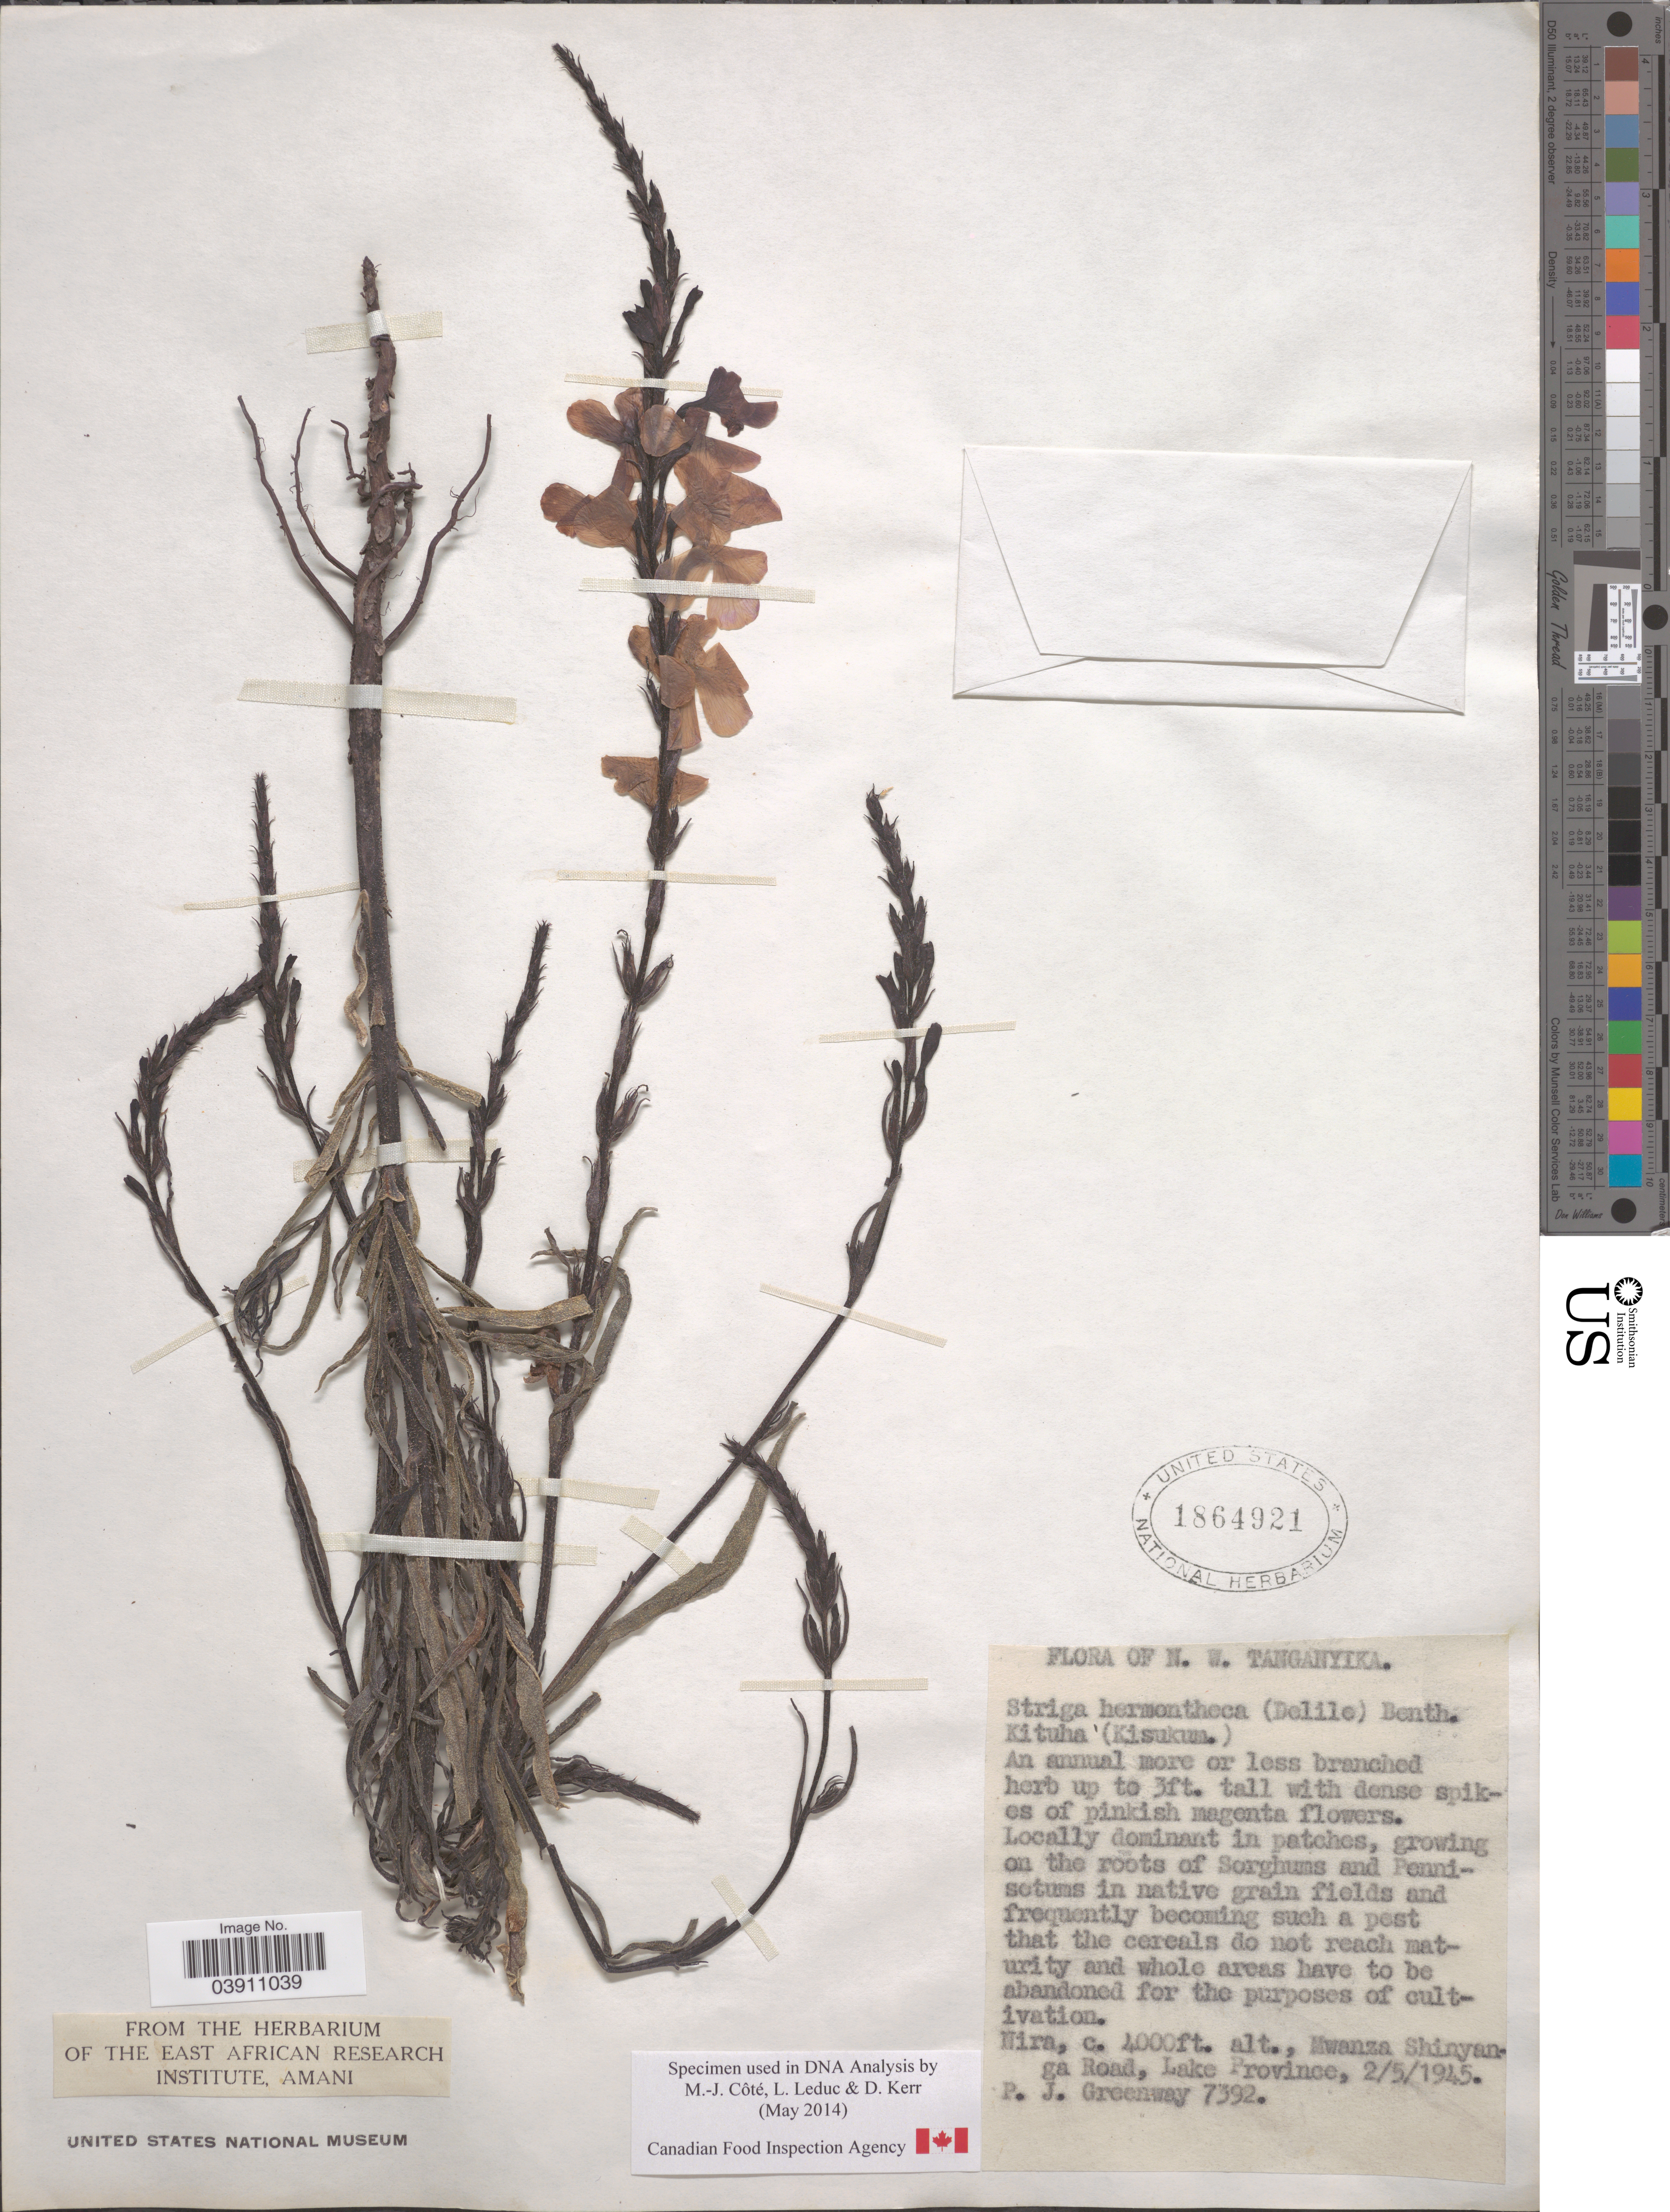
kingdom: Plantae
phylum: Tracheophyta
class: Magnoliopsida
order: Lamiales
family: Orobanchaceae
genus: Striga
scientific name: Striga hermonthica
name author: (Delile) Benth.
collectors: P. J. Greenway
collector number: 7392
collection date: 1945-05-02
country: Tanzania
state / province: Mwanza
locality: N. W. Tanganyika. Nira, Mwanza Shinyanga road, Lake Province.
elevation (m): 1219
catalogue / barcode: US 1864921